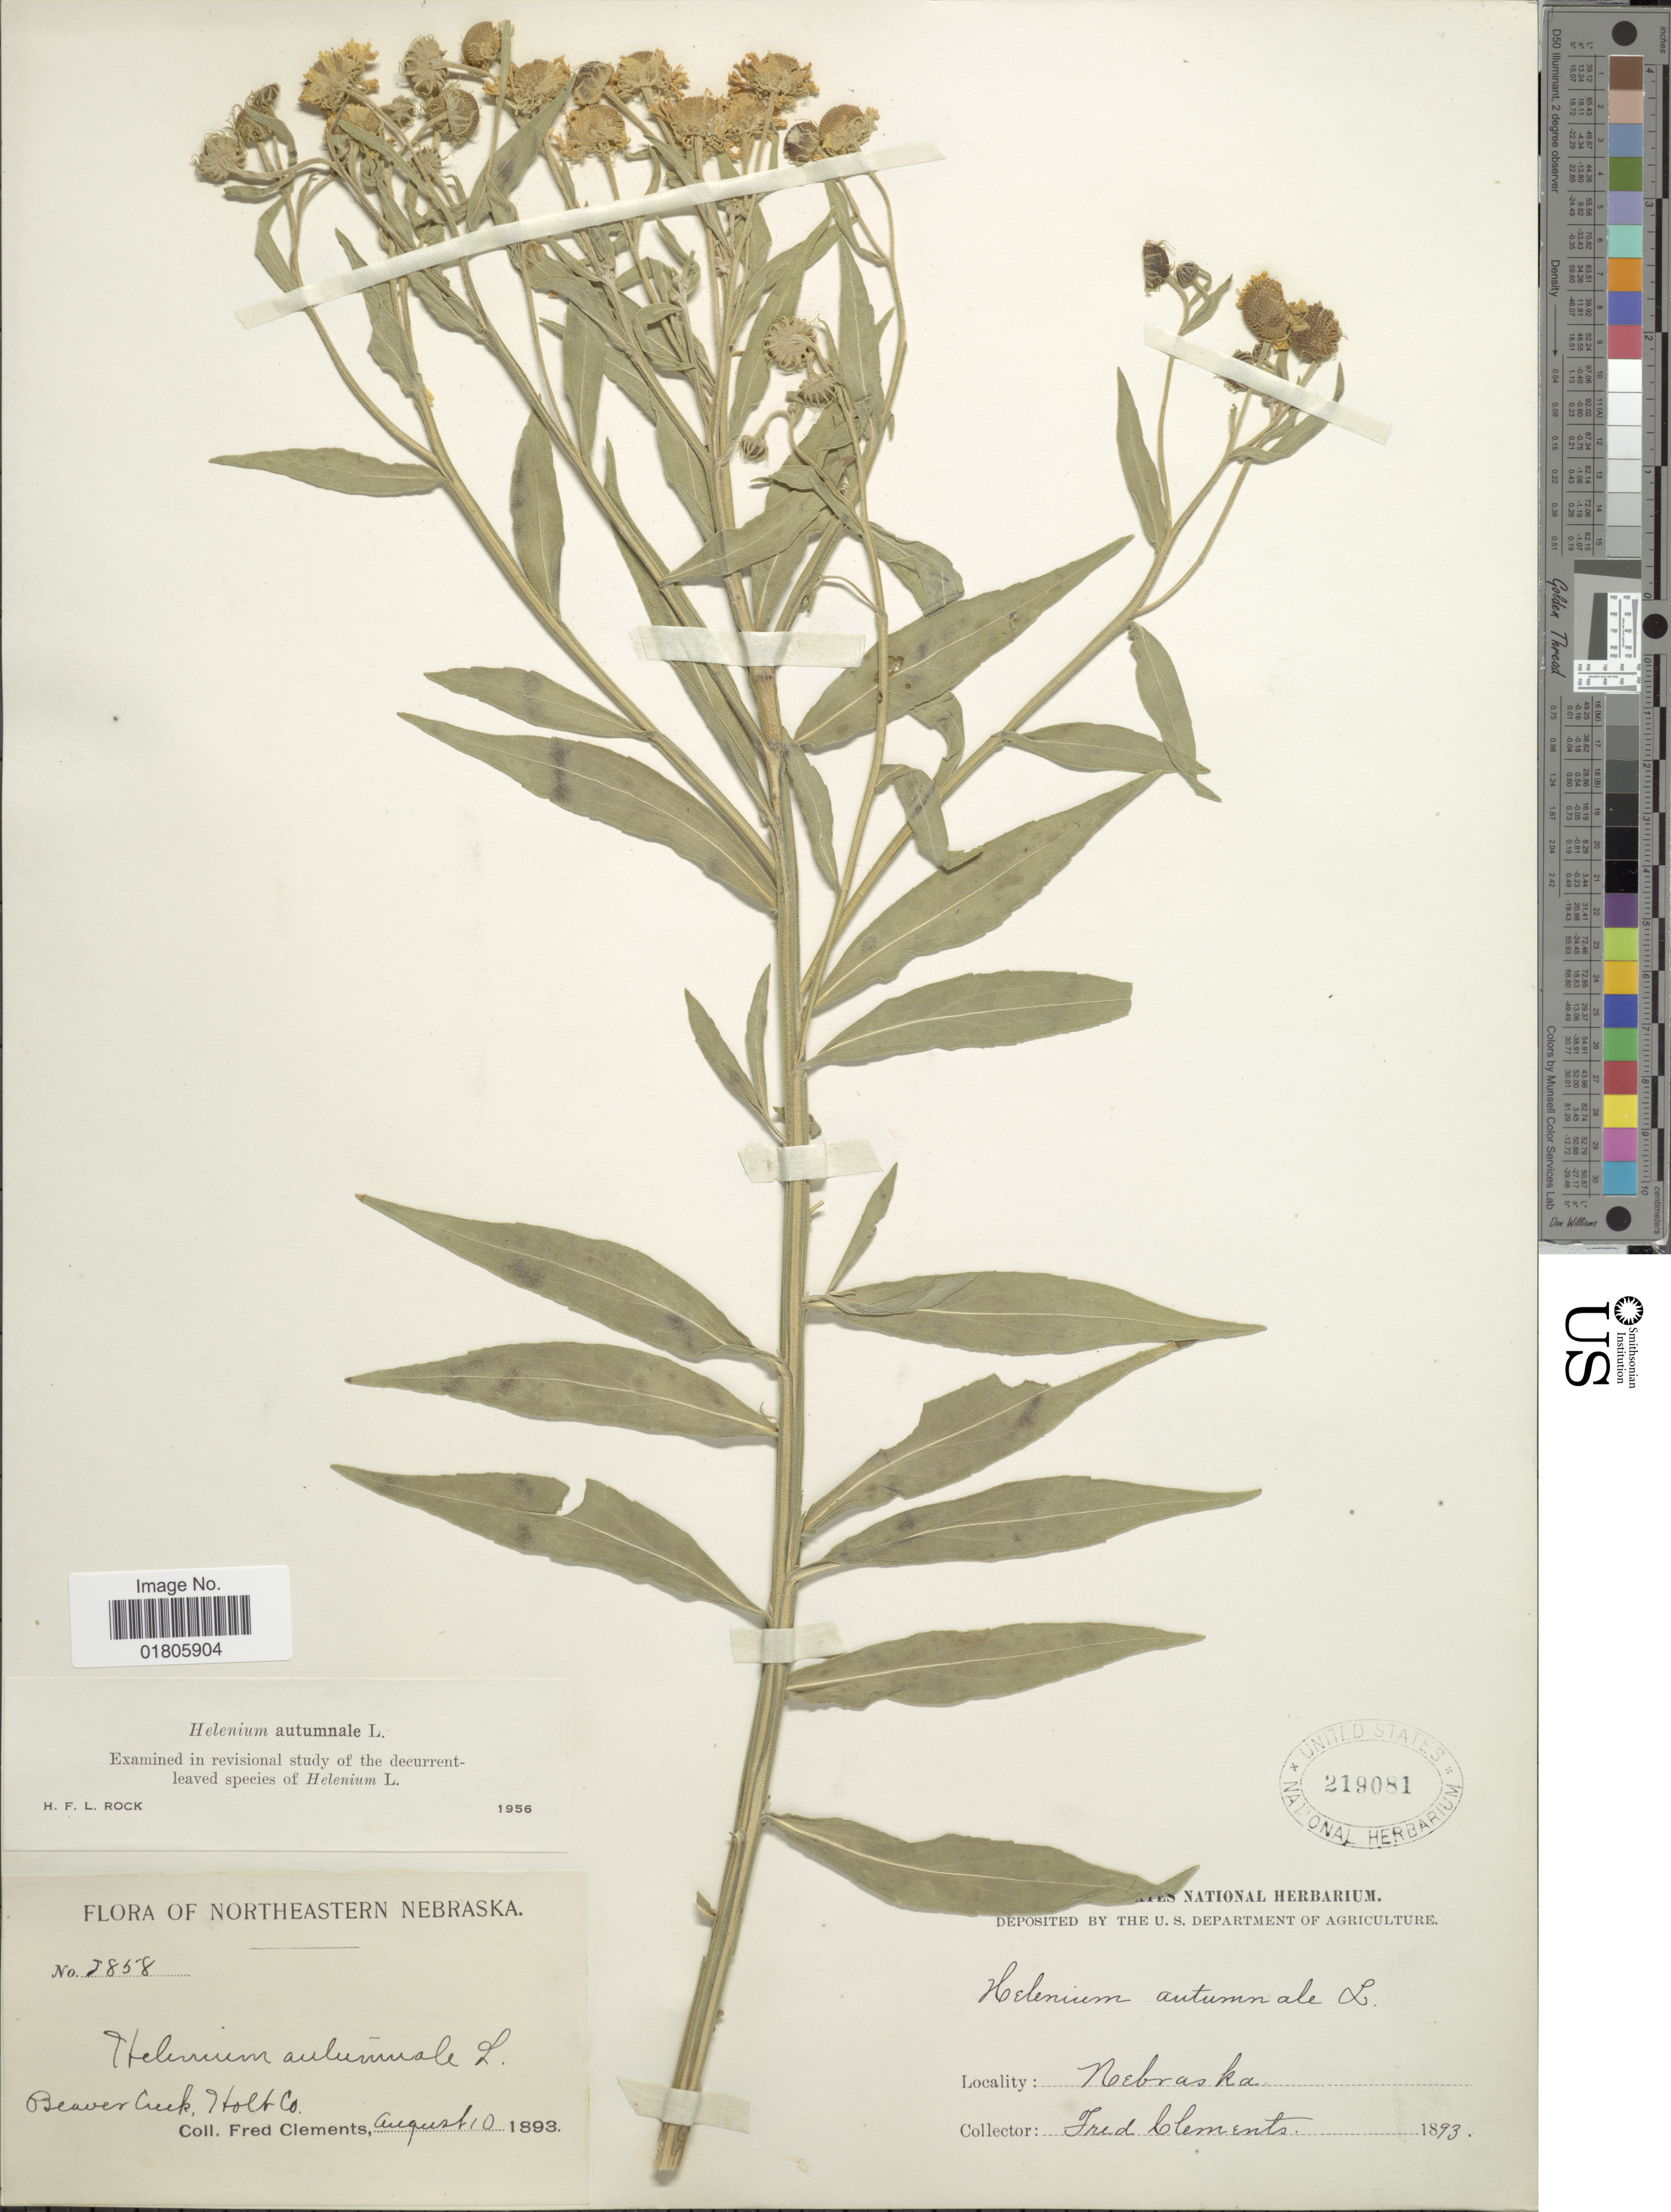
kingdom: Plantae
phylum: Tracheophyta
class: Magnoliopsida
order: Asterales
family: Asteraceae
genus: Helenium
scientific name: Helenium autumnale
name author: L.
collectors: F. E. Clements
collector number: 5858*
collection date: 1893-08-10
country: United States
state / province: Nebraska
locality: Northeastern Nebraska, Beaver Creek, Holt Co.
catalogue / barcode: US 219081